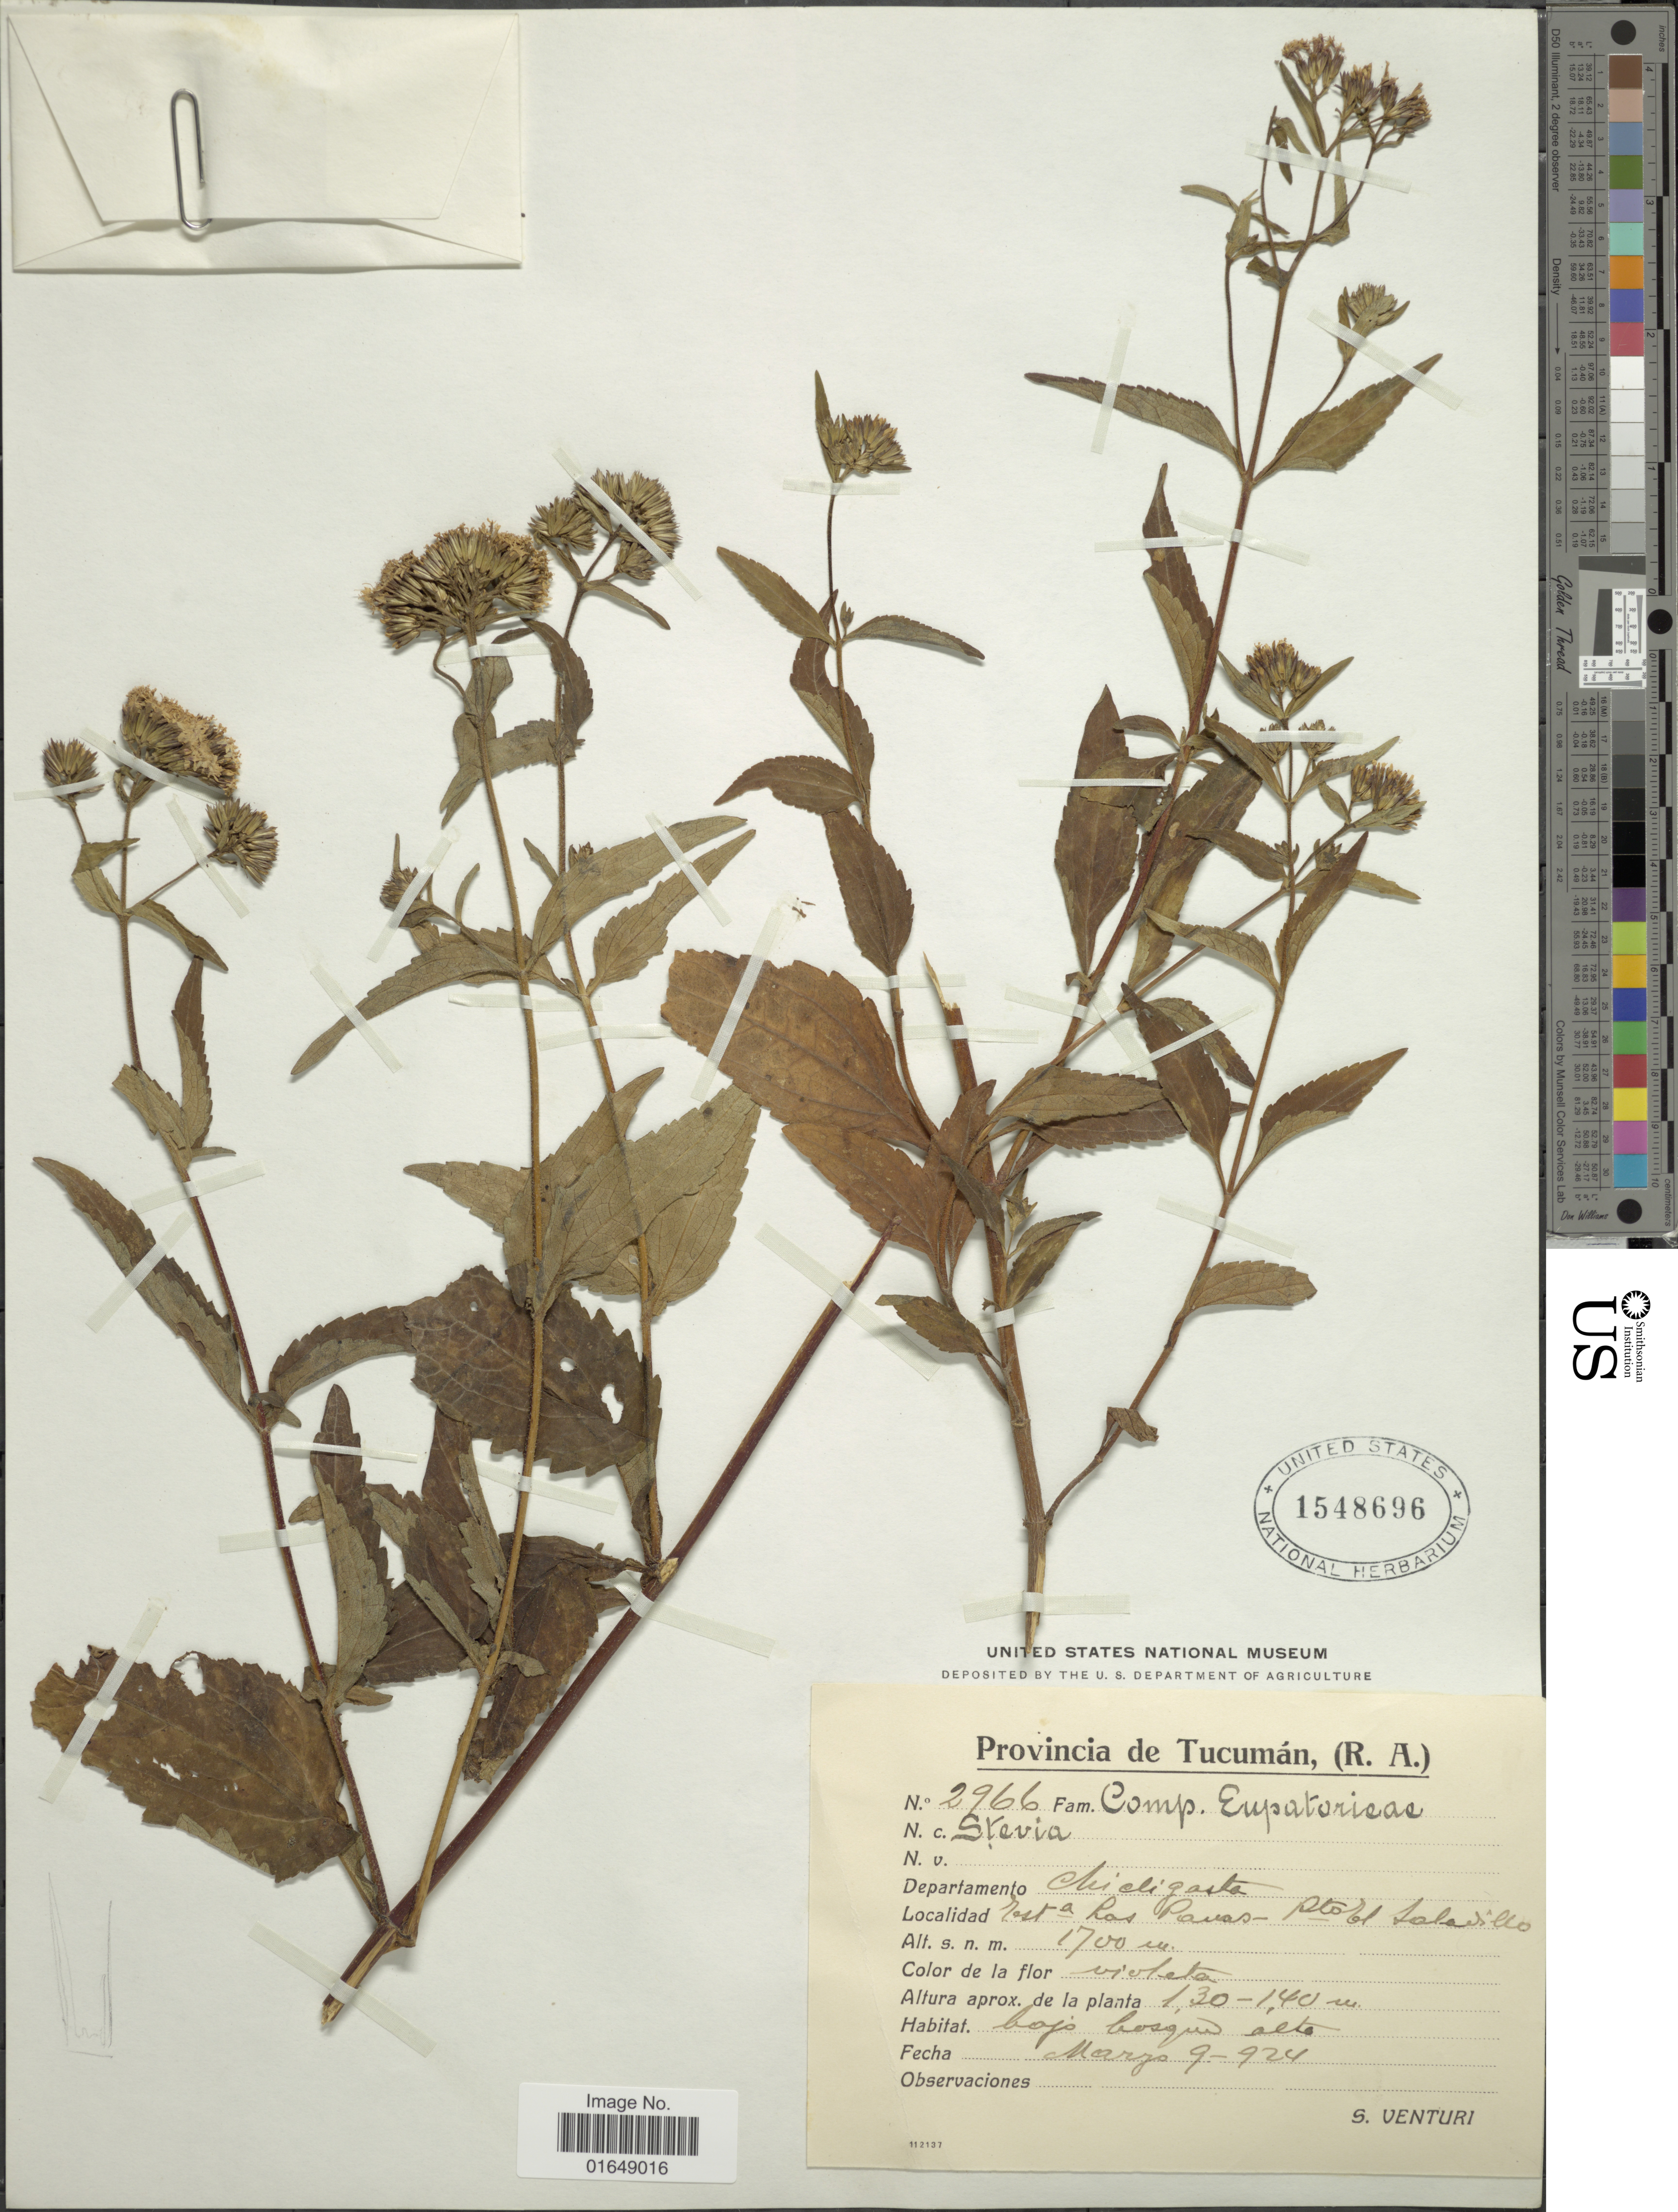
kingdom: Plantae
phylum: Tracheophyta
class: Magnoliopsida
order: Asterales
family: Asteraceae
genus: Stevia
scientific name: Stevia sp.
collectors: S. Venturi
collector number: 2966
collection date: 1924-03-09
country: Argentina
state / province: Tucuman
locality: (R.A.) Departamento Chicligasta, Esta Ls Pavas-Dto El Saladillo.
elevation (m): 1700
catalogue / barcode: US 1548696